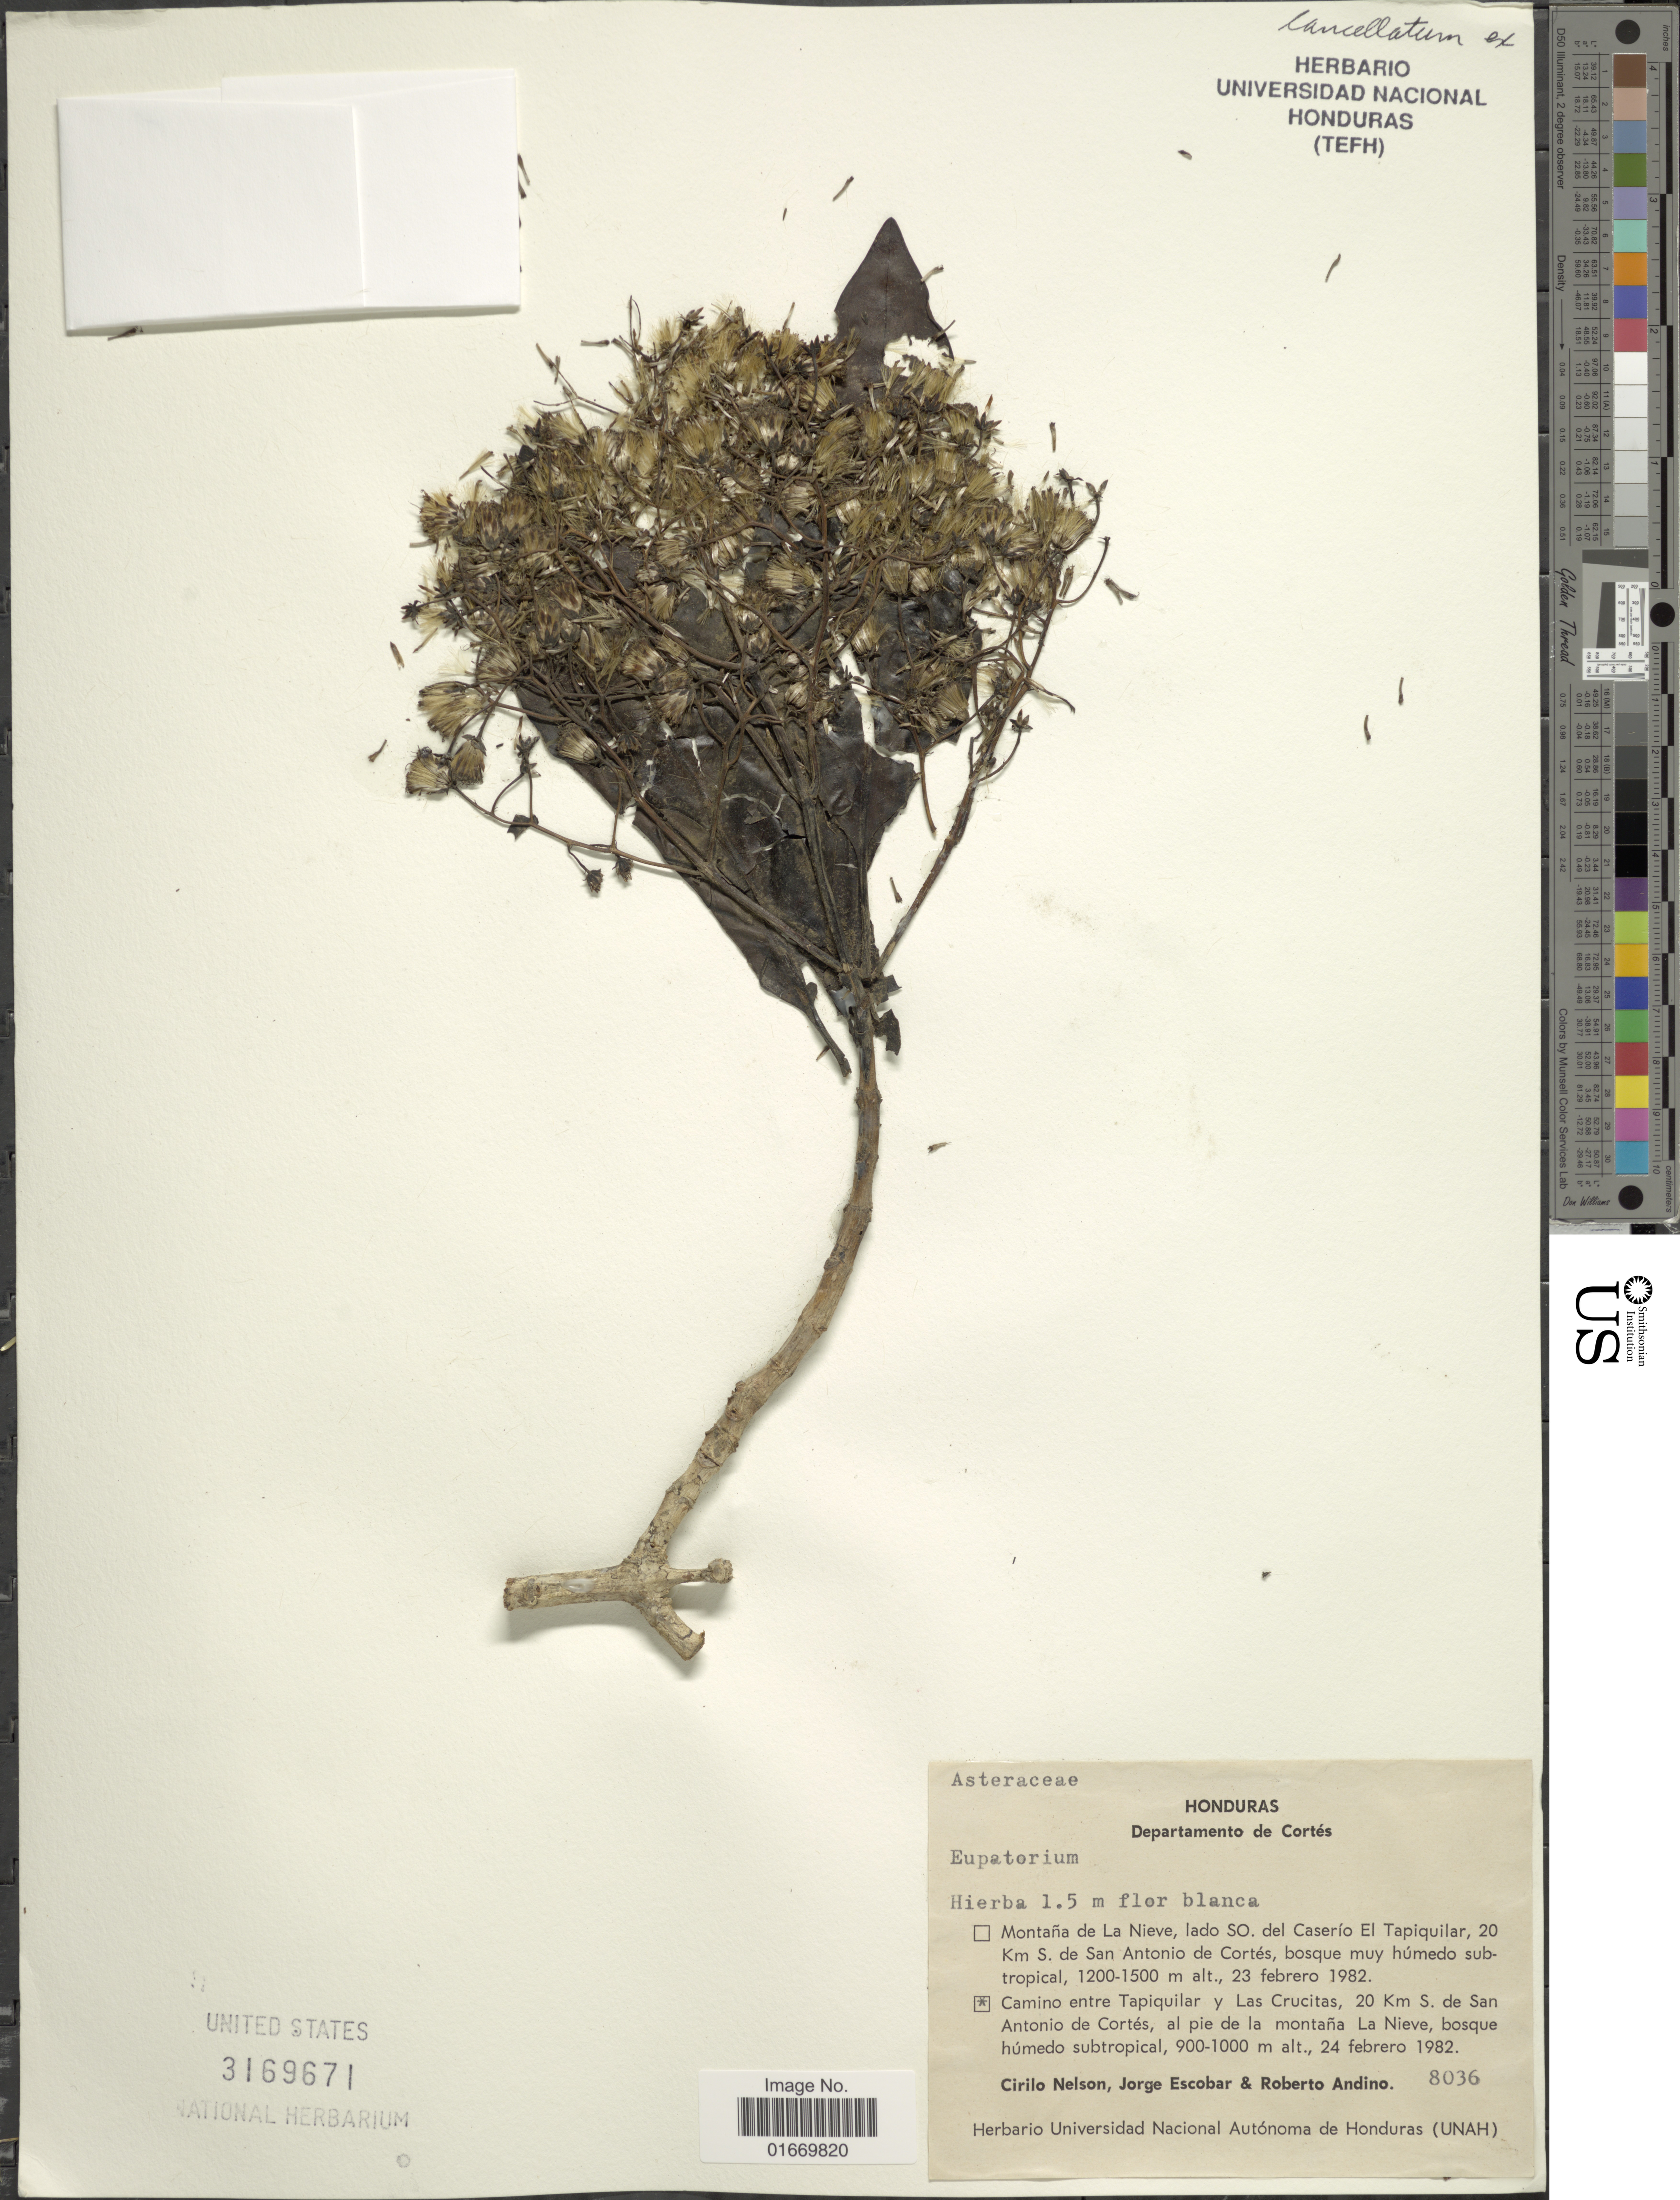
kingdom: Plantae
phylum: Tracheophyta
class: Magnoliopsida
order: Asterales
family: Asteraceae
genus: Neomirandea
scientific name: Neomirandea araliaefolia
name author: (Less.) R.M. King & H. Rob.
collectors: C. H. Nelson, J. Escobar & R. Andino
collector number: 8036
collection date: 1982-02-24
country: Honduras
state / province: Cortés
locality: Camino de entre Tapiquilar y Las Crucitas, 20 km S de San Antonio de Cortes, al pie de la montana La Nieve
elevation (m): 900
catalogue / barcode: US 3169671